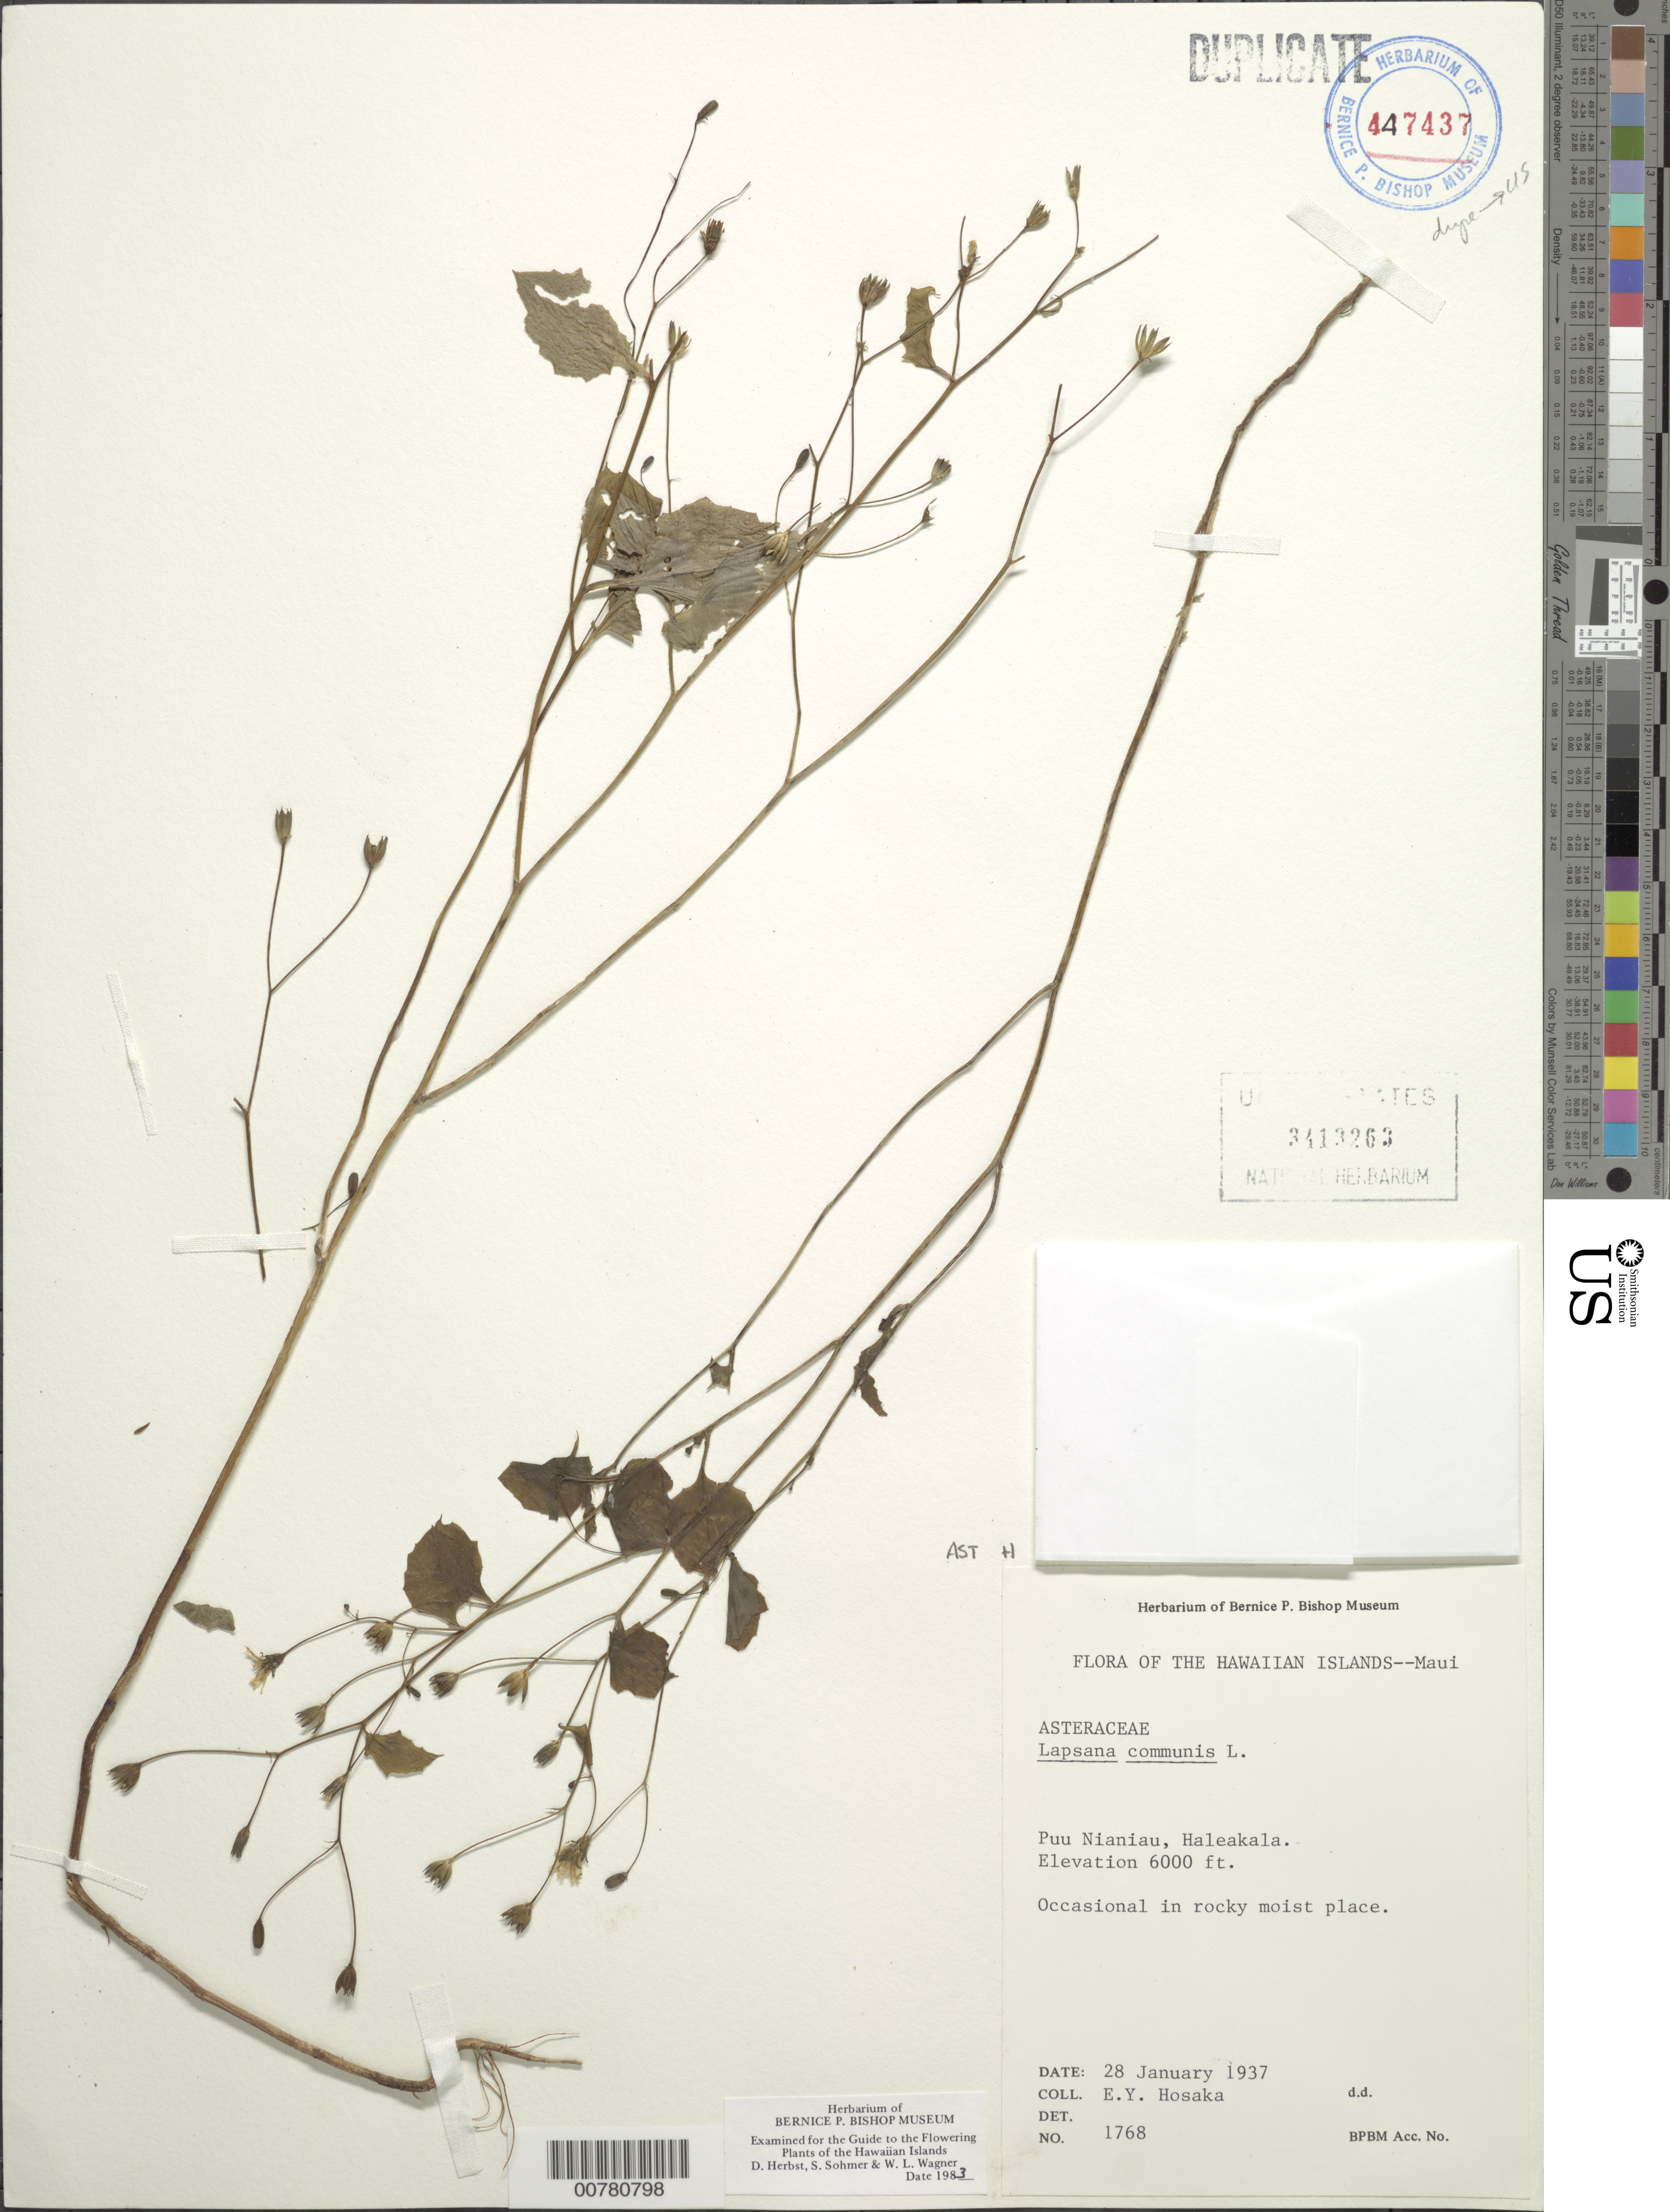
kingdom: Plantae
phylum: Tracheophyta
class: Magnoliopsida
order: Asterales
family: Asteraceae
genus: Lapsana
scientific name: Lapsana communis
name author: L.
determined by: Wagner, W. L.; Herbst, D. R.; Sohmer, S. H.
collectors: E. Y. Hosaka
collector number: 1768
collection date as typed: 28 Jan 1937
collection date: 1937-01-28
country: United States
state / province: Hawaii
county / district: Maui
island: Maui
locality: Puu Nianiau, Haleakala.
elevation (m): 1829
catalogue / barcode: US 3413263